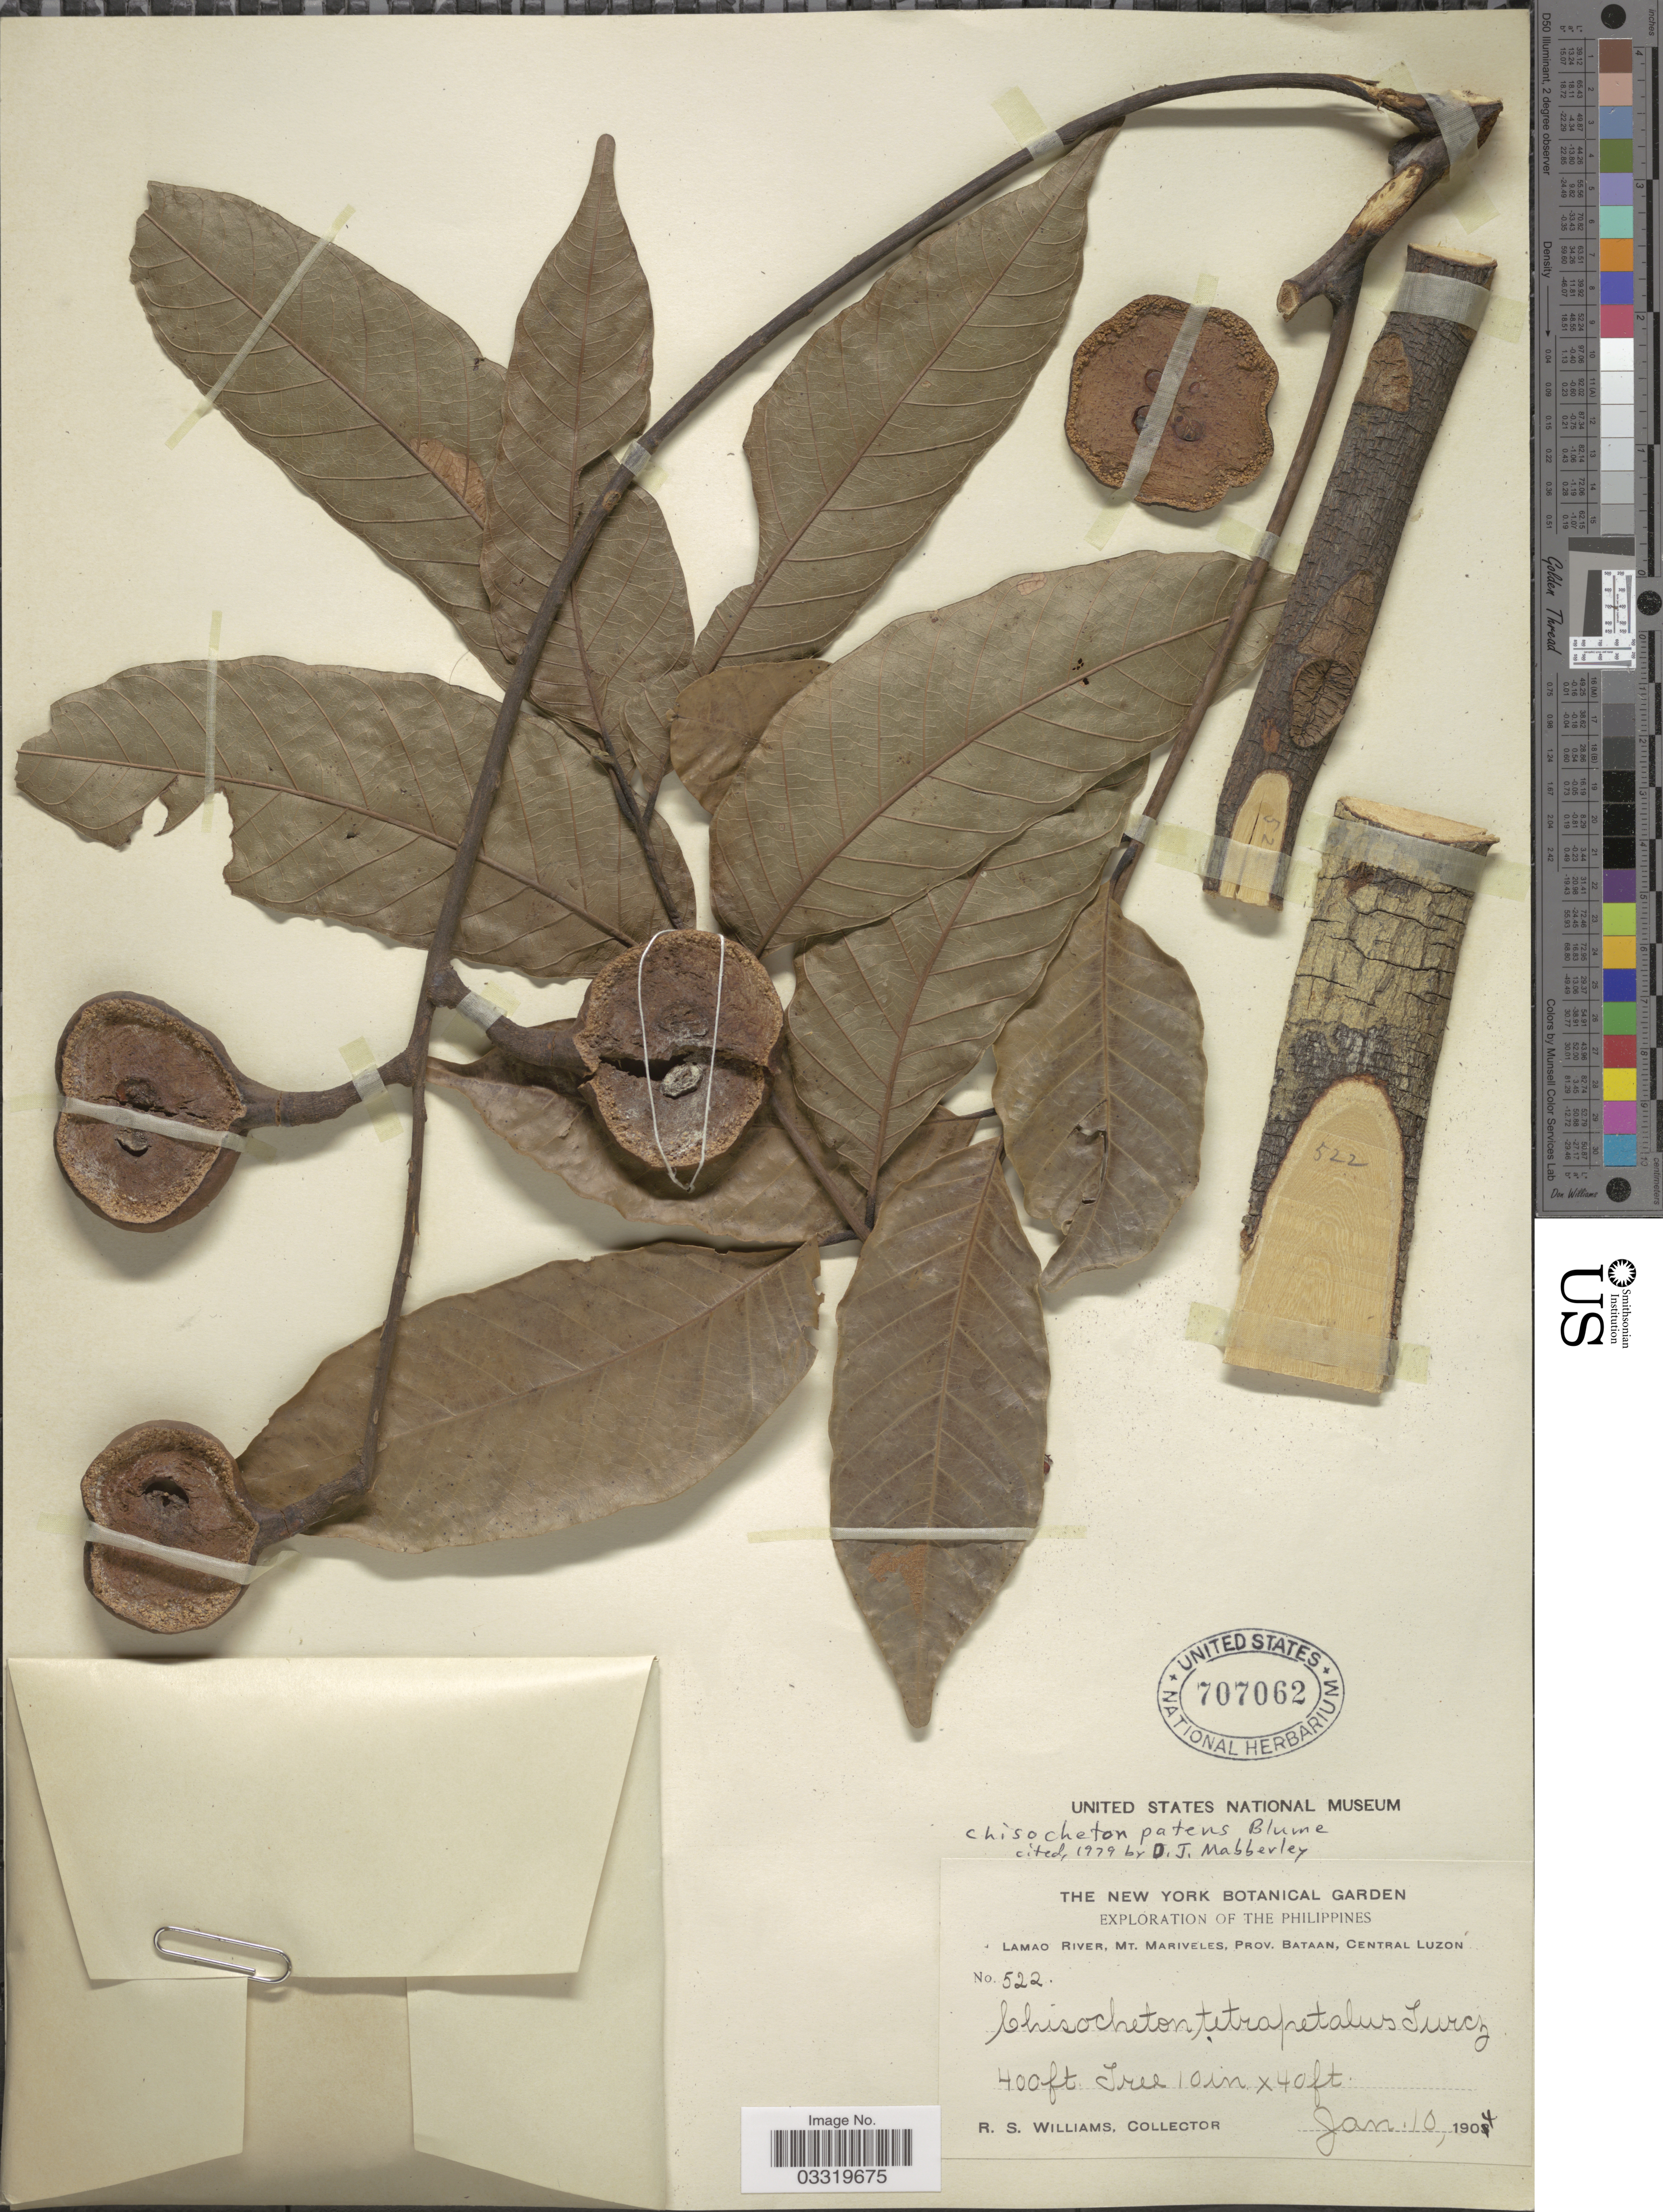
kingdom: Plantae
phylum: Tracheophyta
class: Magnoliopsida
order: Sapindales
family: Meliaceae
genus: Chisocheton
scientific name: Chisocheton patens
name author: Blume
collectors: R. S. Williams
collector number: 522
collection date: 1904-01-10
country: Philippines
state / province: Central Luzon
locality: Lamao River, Mt. Mariveles, Prov. Bataan.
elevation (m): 122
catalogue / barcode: US 707062